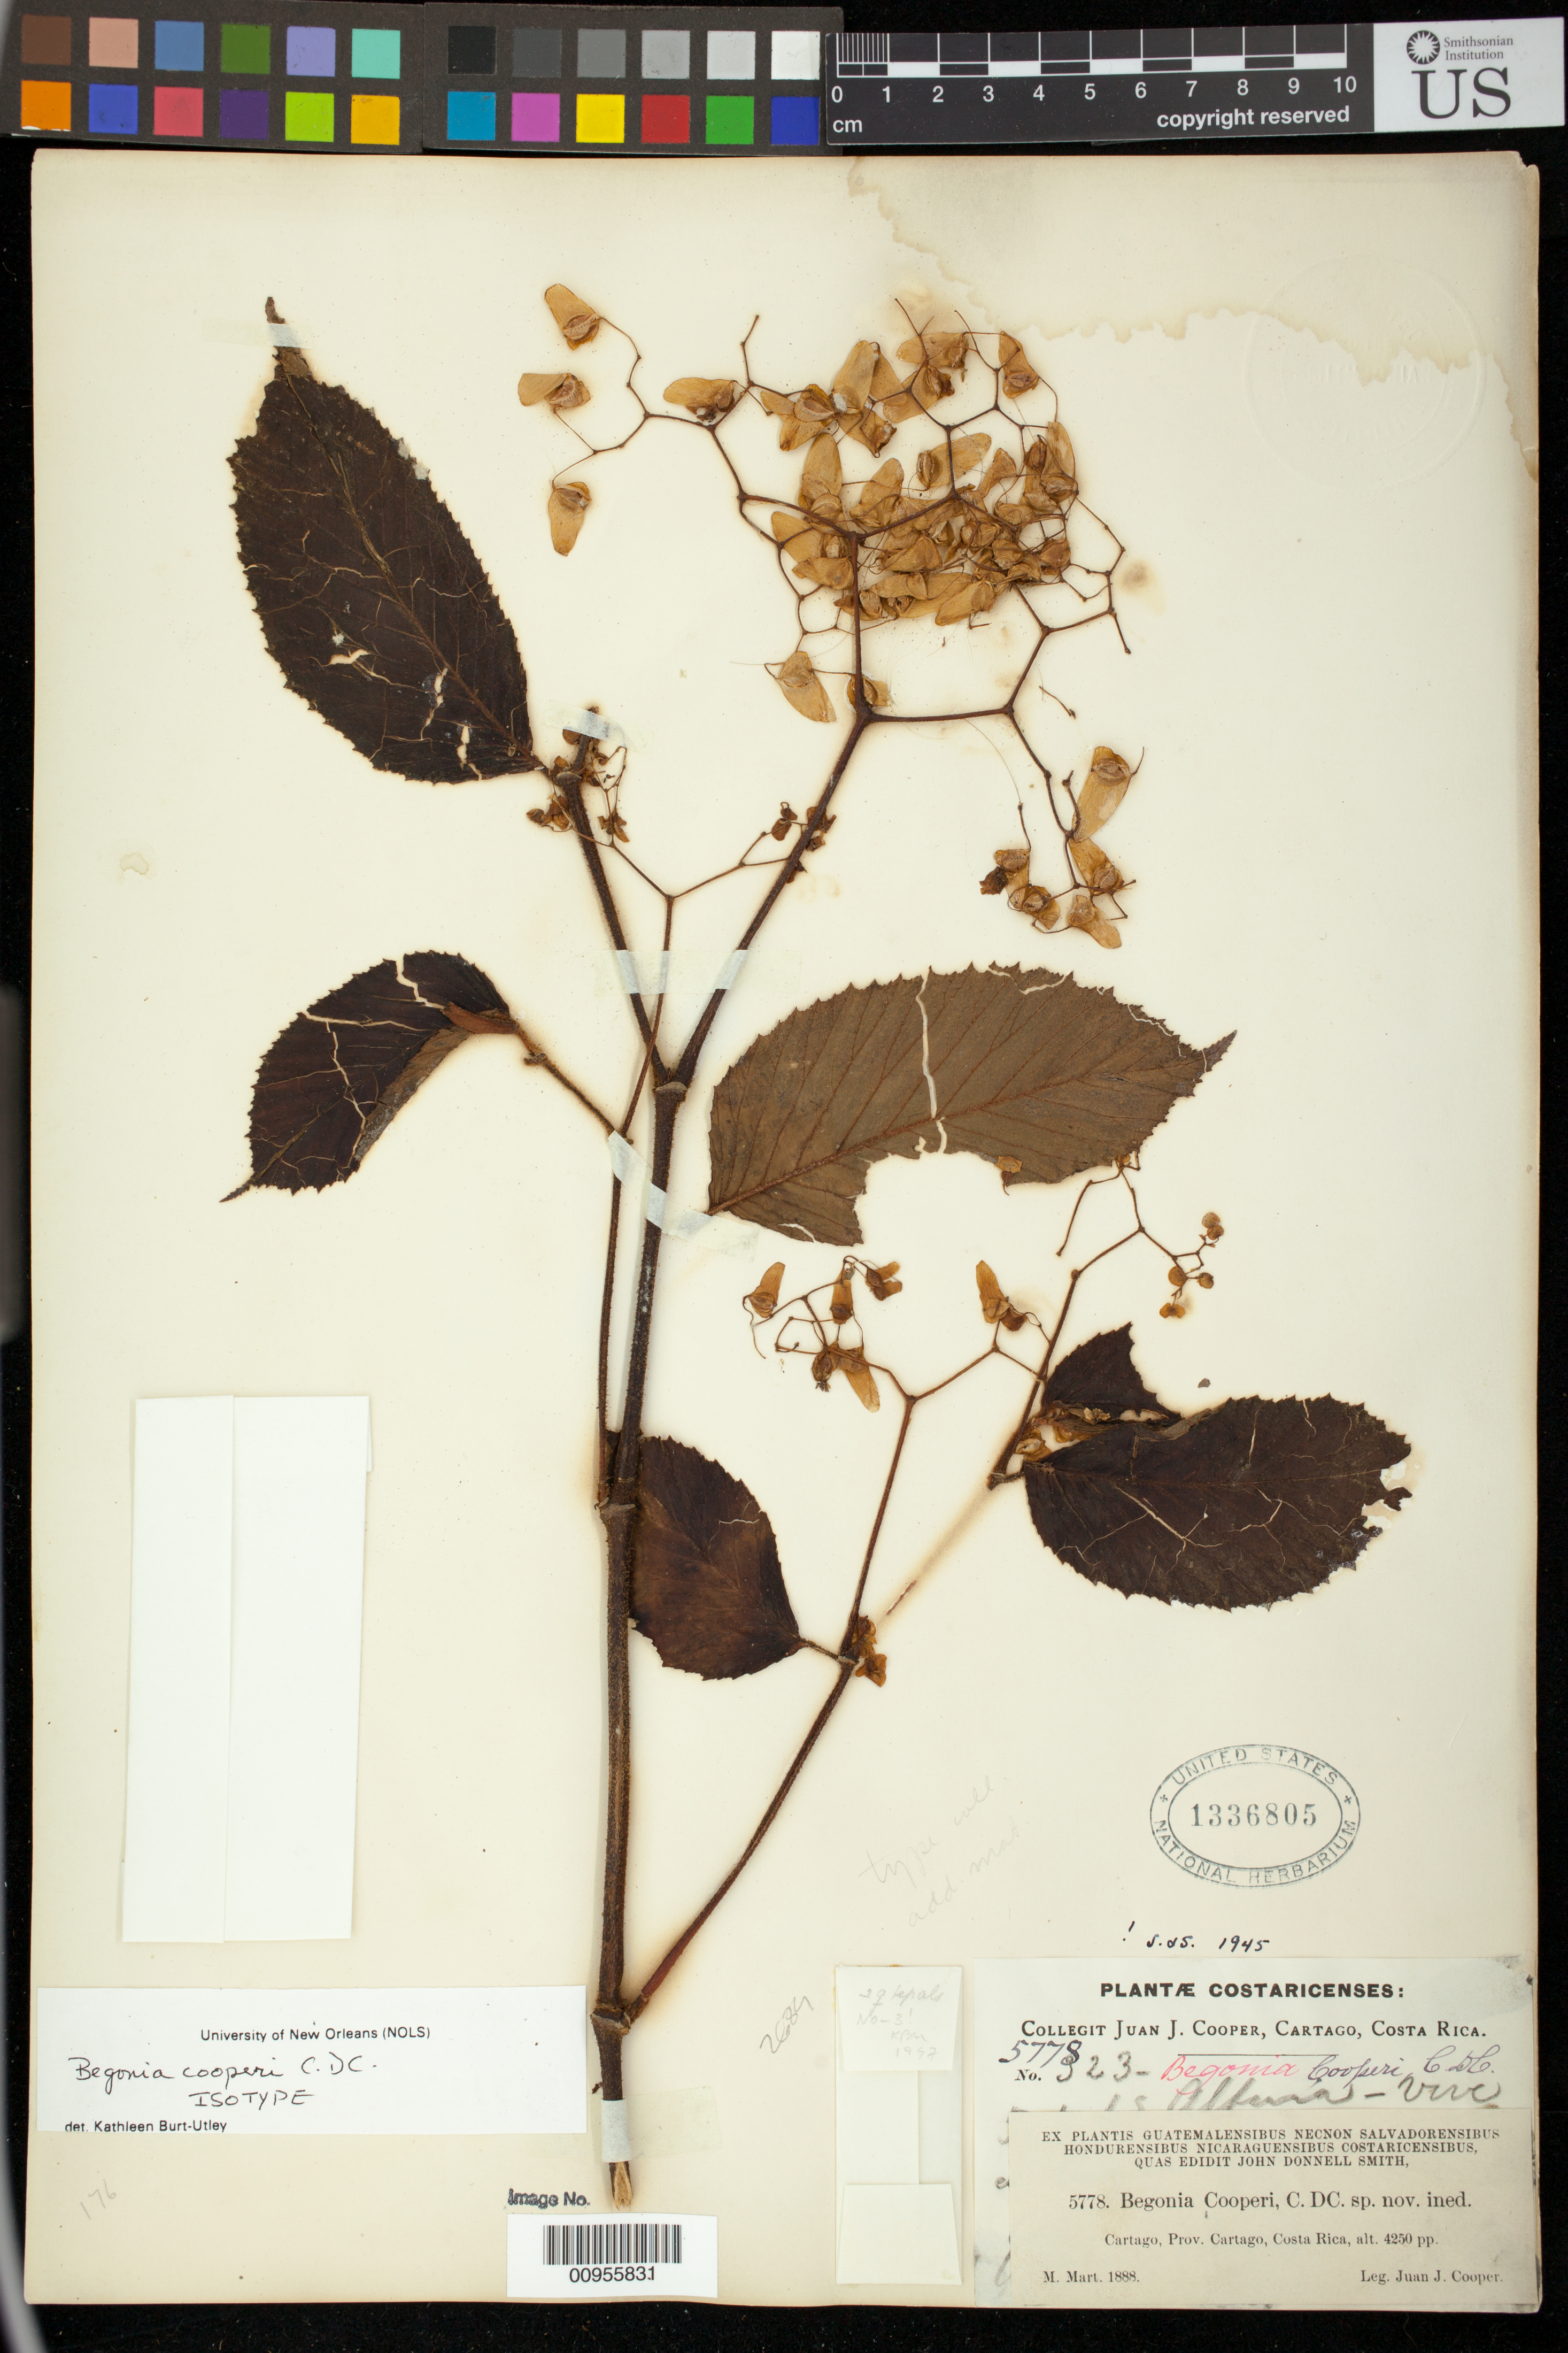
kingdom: Plantae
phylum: Tracheophyta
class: Magnoliopsida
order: Cucurbitales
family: Begoniaceae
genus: Begonia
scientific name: Begonia cooperi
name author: C. DC. ex Donn. Sm.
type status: Type Collection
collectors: J. J. Cooper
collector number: J.D.S. 5778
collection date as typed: Mar 1888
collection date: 1888-03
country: Costa Rica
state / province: Cartago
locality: Cartago.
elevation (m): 1295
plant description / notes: Validating author usually considered C. DC. [in J. Donn. Sm.] but possibly to be cited as C. DC. ex J. Donn. Sm. (which would affect likely location of holotype).; One of 3 sheets ex John Donnell Smith herbarium. Unclear whether holotypes of names in this publication are deposited at G or US (ex herb. Donn. Sm.); this sheet annotated as isotype by K. Burt-Utley.; Specimen ex herb. John Donnell Smith.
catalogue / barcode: US 1336805